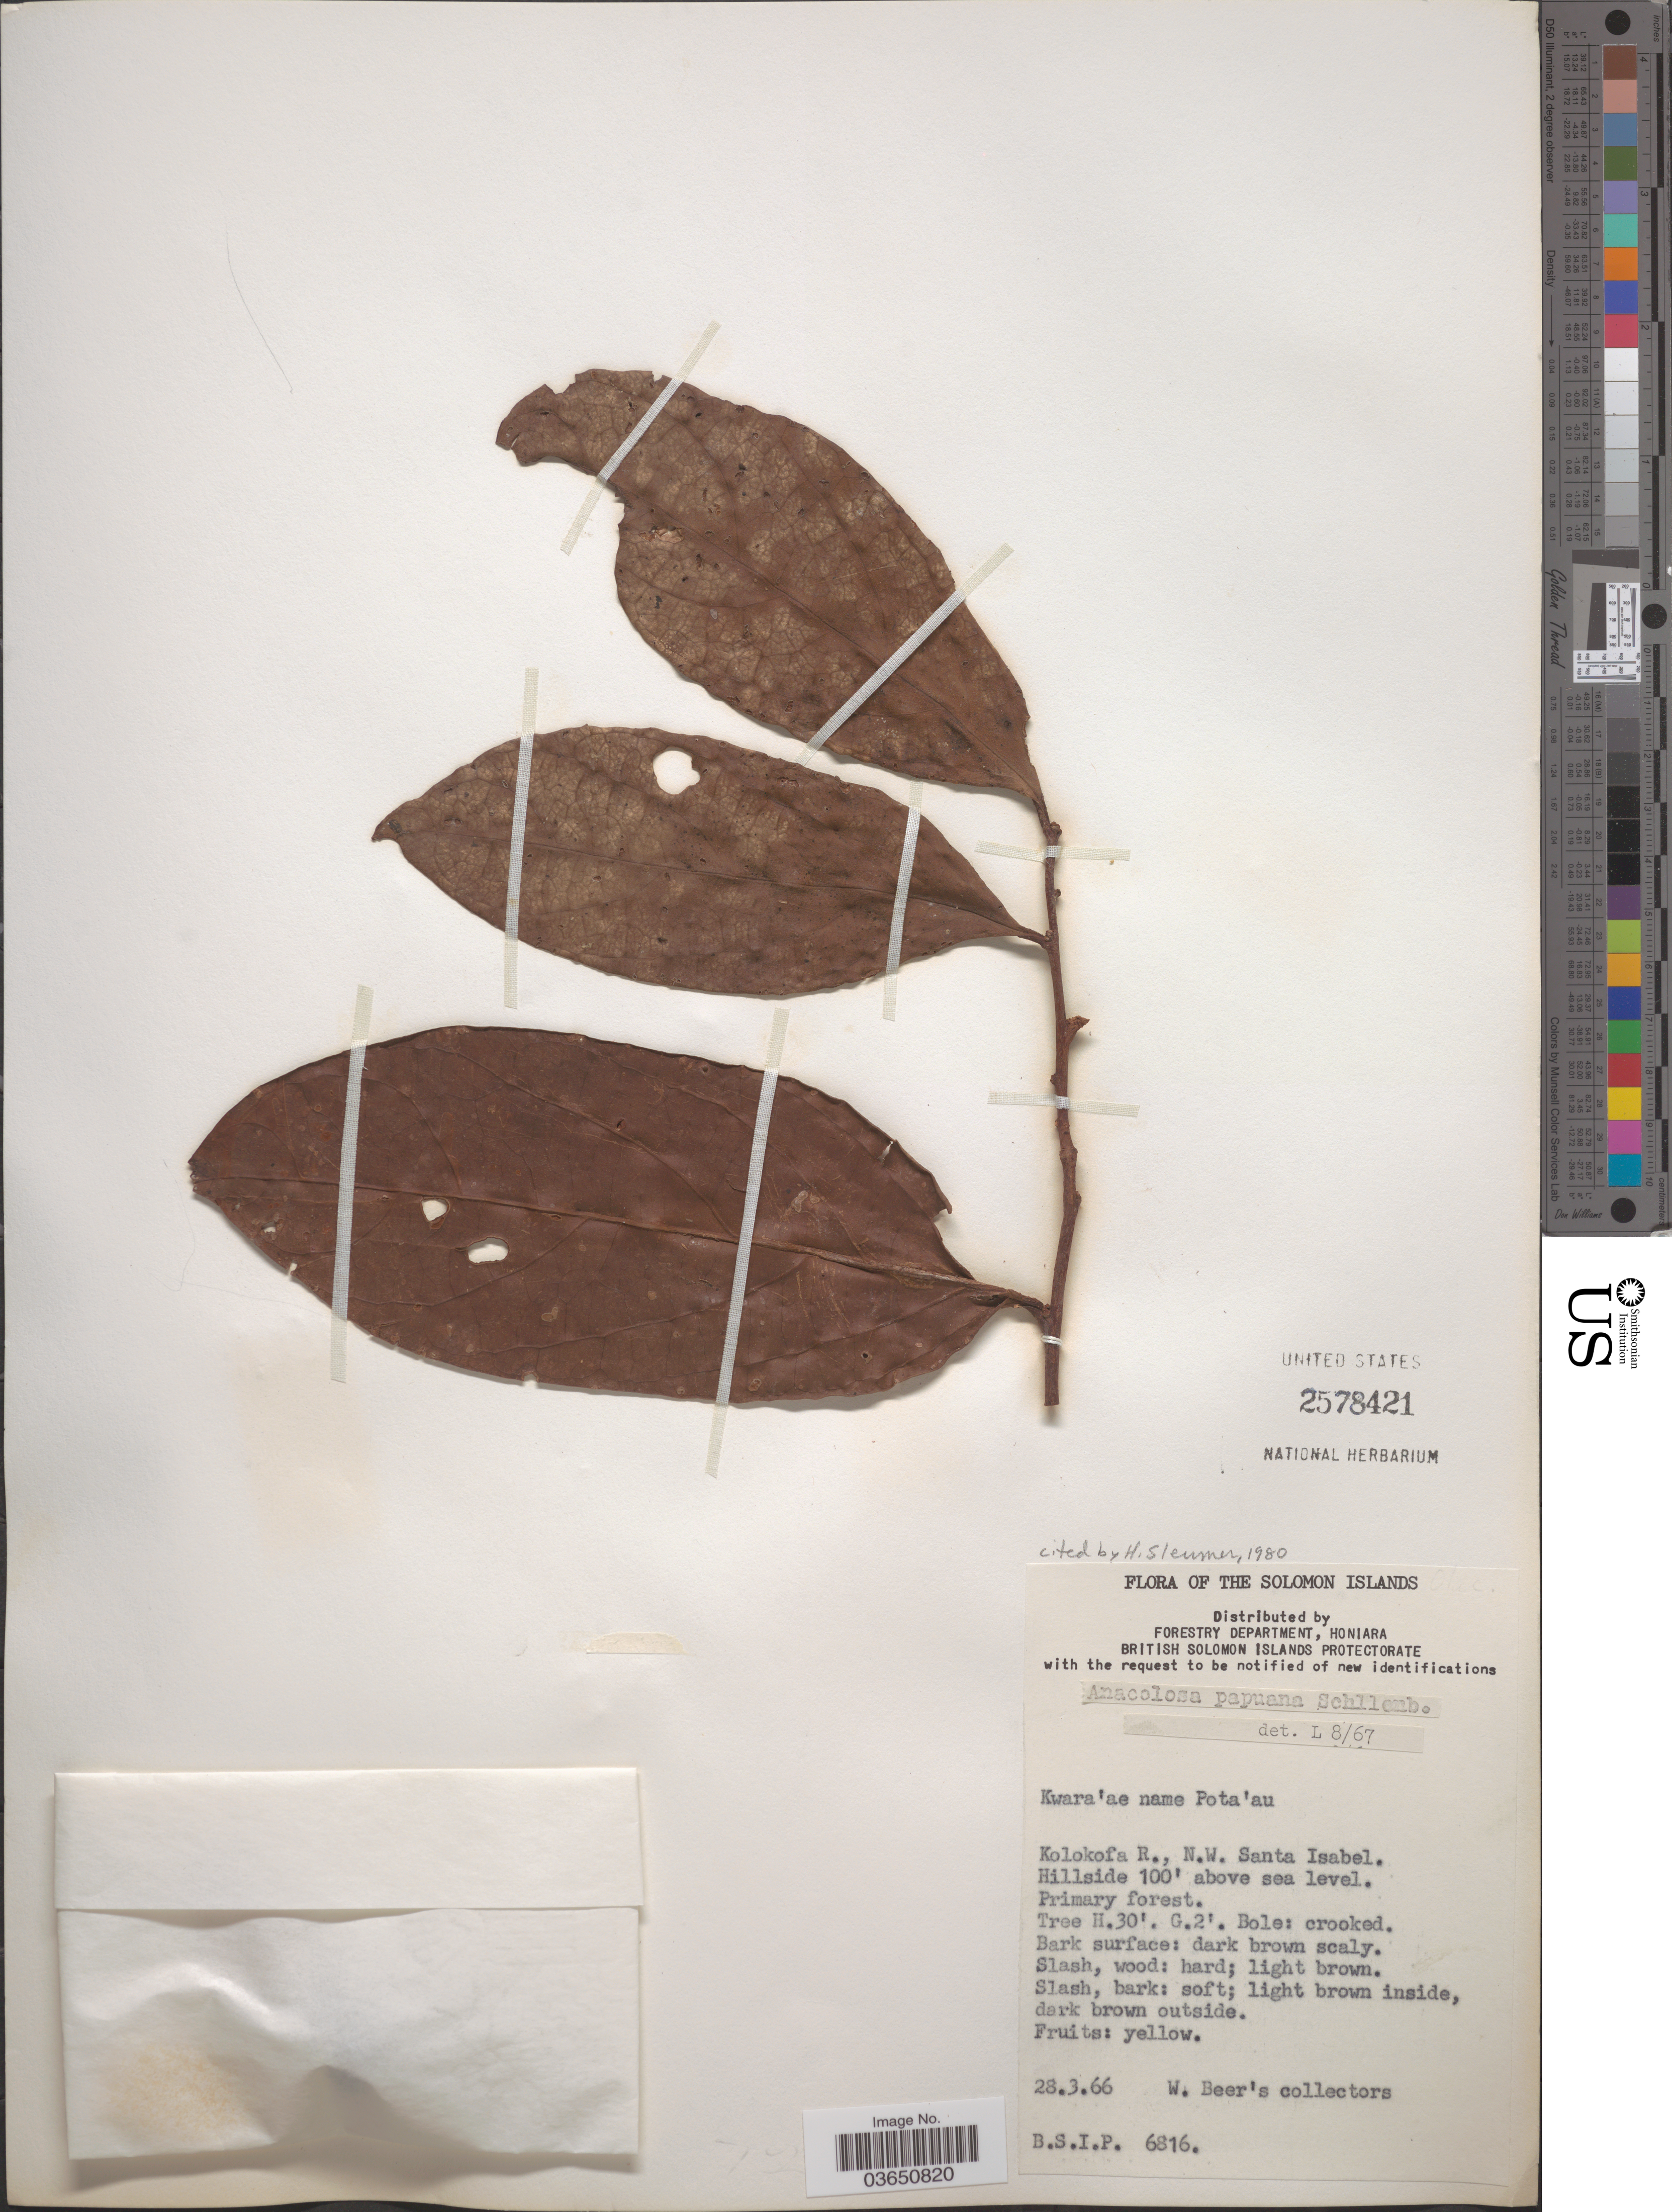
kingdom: Plantae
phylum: Tracheophyta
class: Magnoliopsida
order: Santalales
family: Aptandraceae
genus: Anacolosa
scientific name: Anacolosa papuana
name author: Schellenb.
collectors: W. Beer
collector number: BSIP6816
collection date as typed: Transcribed d/m/y: 28/3/66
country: Solomon Islands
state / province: Solomon Islands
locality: Kolokofa R., N.W. Santa Isabel.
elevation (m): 30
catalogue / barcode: US 2578421